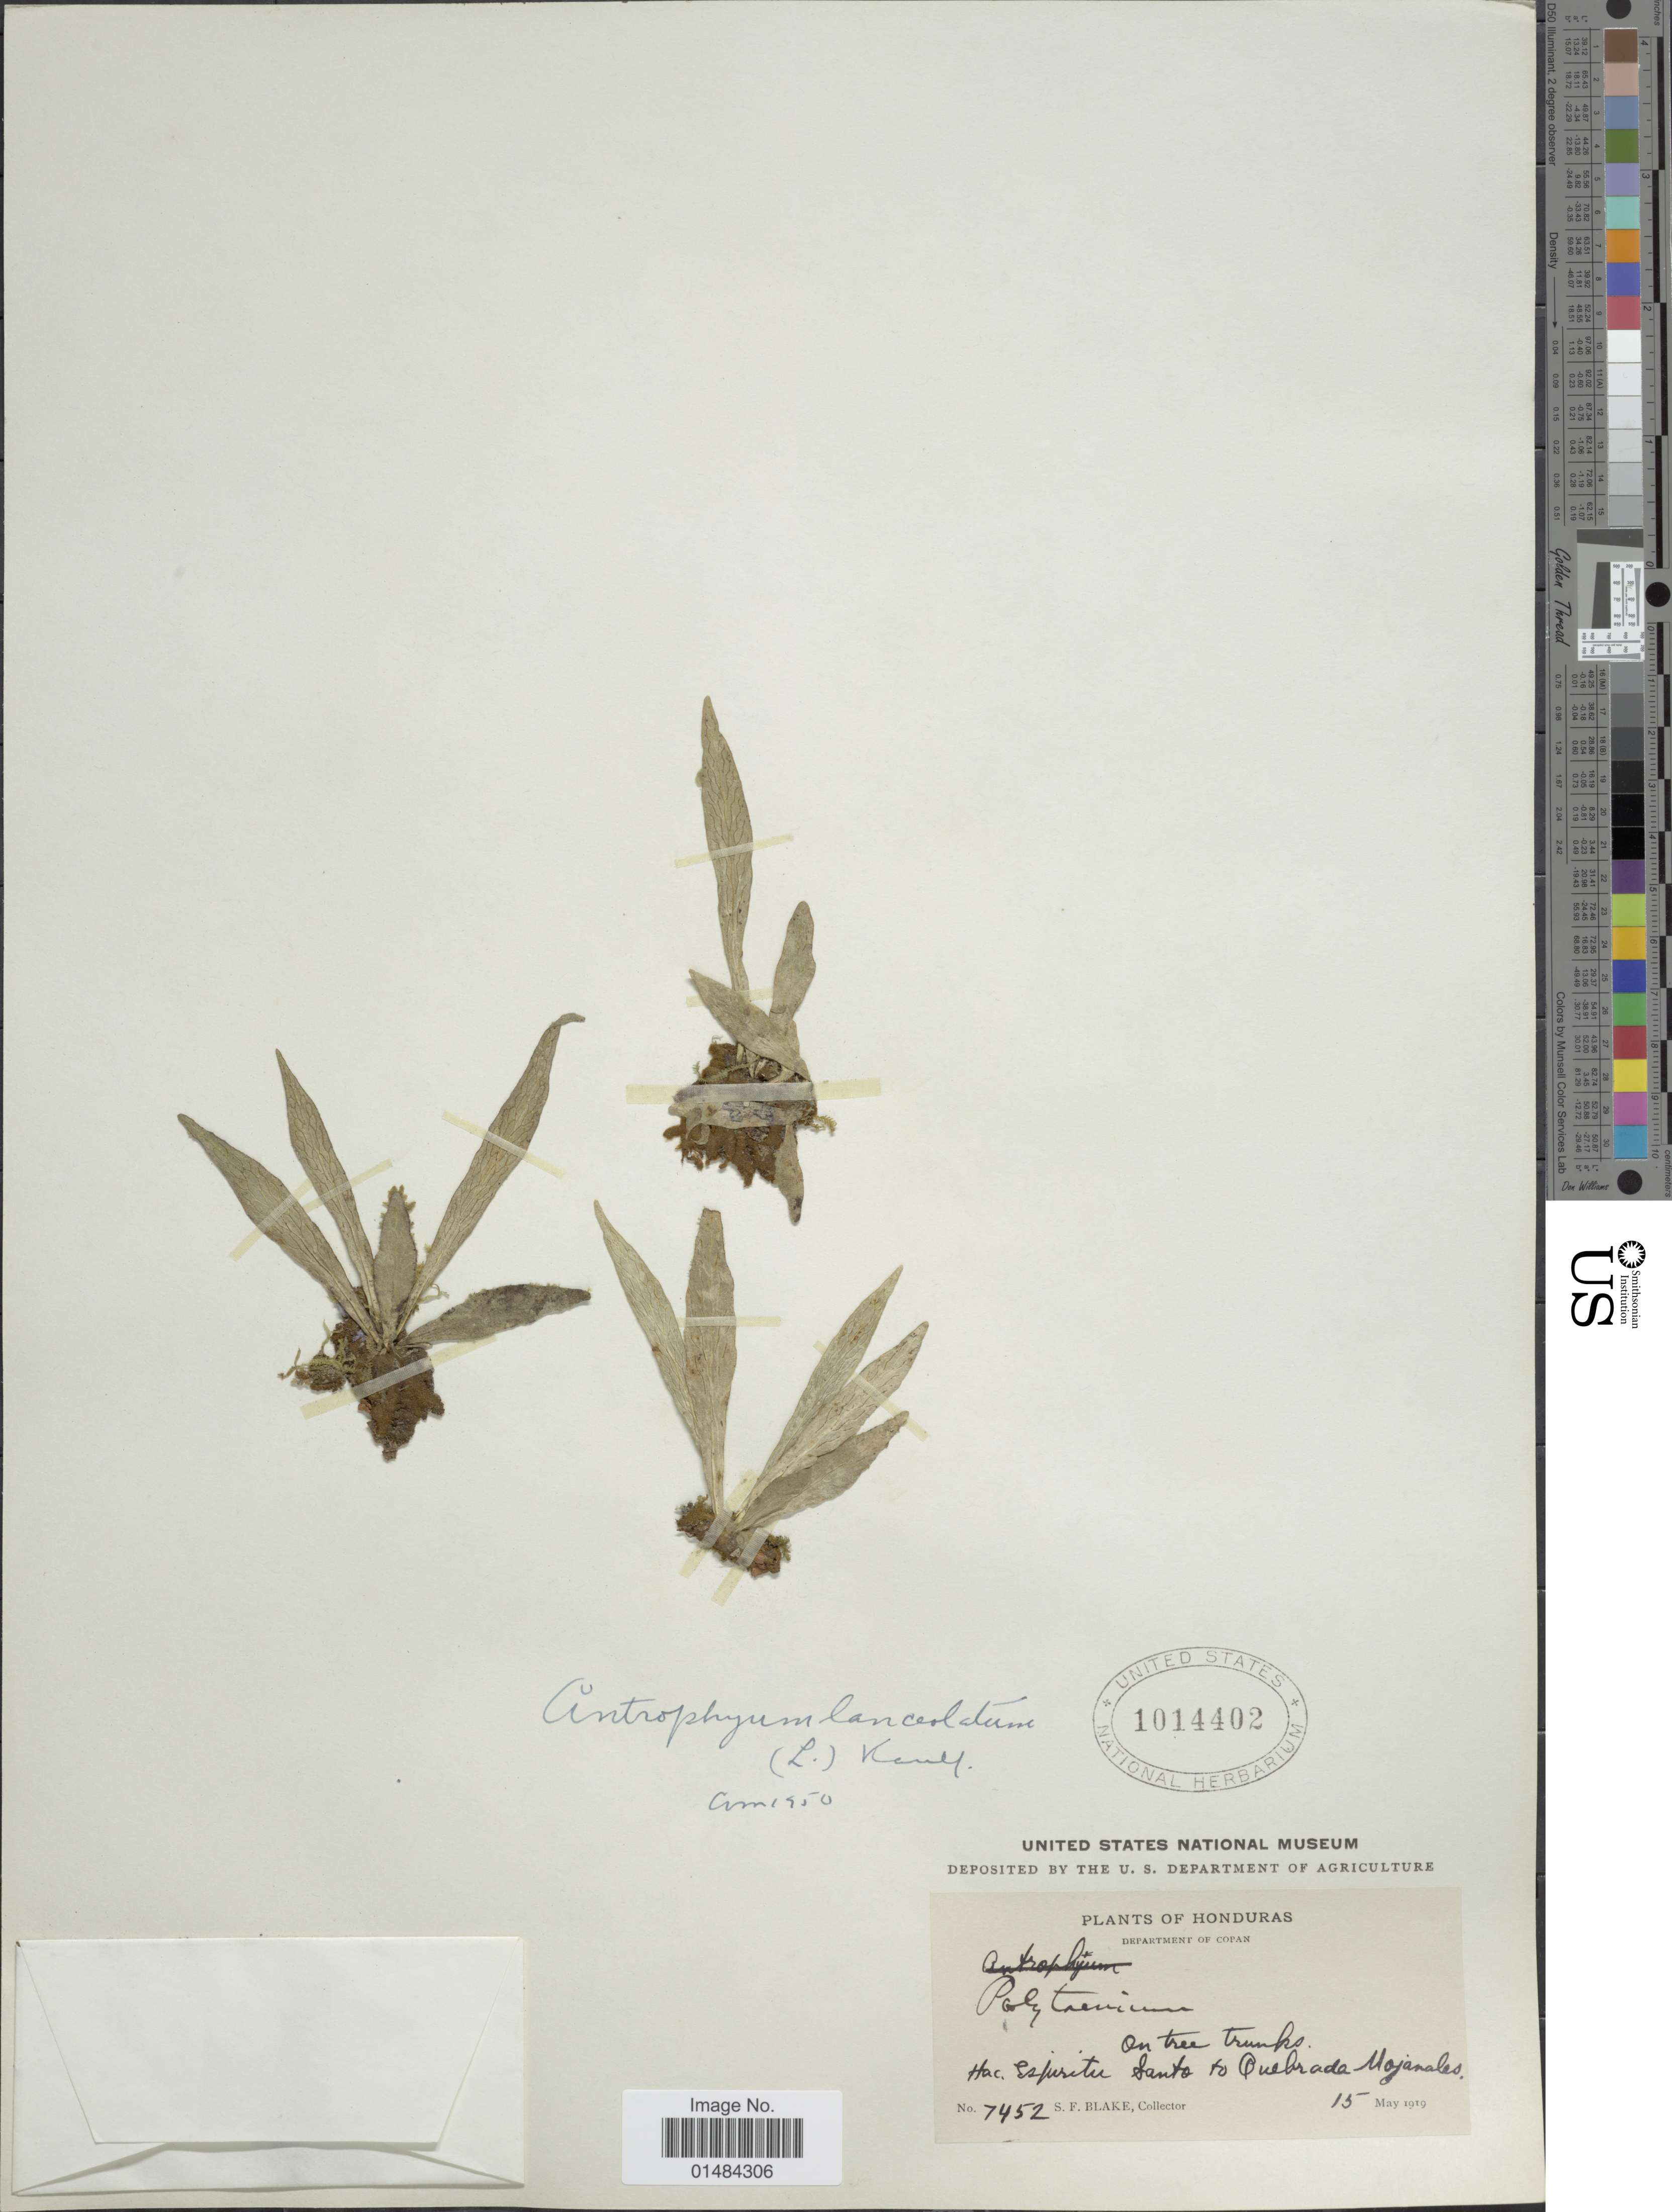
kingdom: Plantae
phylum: Tracheophyta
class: Polypodiopsida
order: Polypodiales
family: Pteridaceae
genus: Polytaenium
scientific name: Polytaenium lanceolatum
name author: (L.) Desv.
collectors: S. Blake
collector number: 7452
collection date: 1919-05-15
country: Honduras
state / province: Copán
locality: Honduras, Hac. Espiritu, Santo to Quebrada Mojanales.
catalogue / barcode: US 1014402